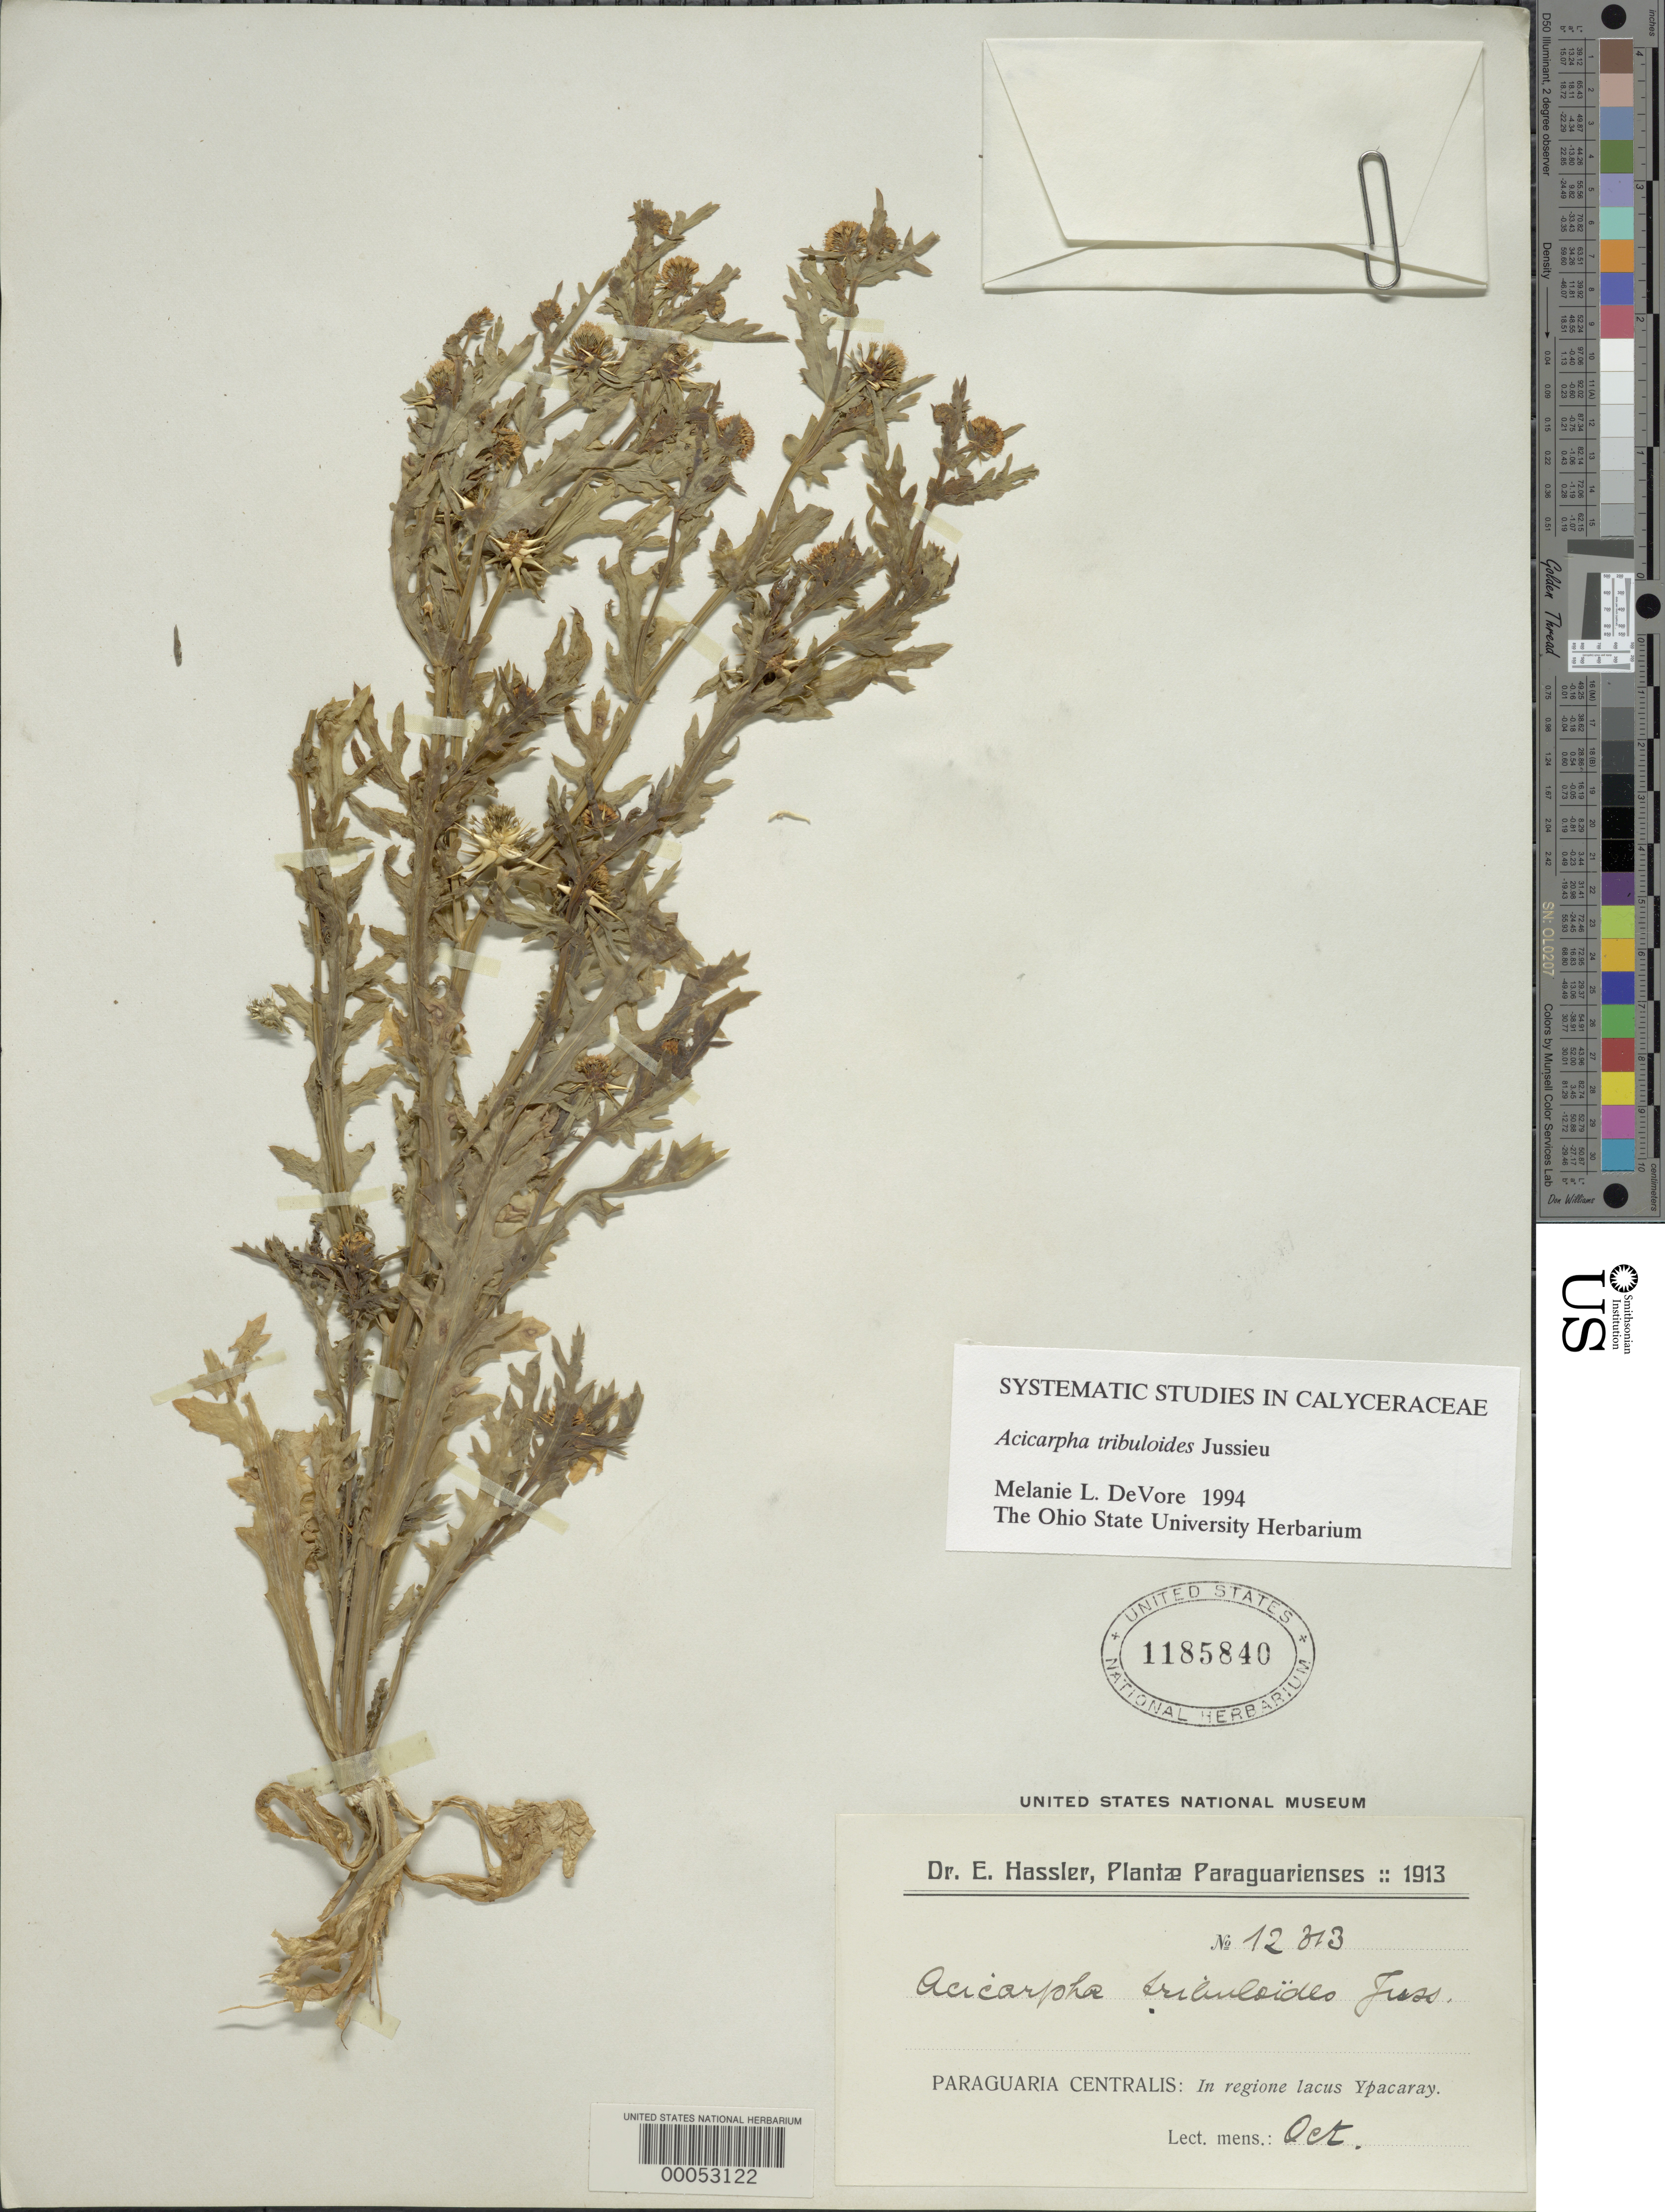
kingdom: Plantae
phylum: Tracheophyta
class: Magnoliopsida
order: Asterales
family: Calyceraceae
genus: Acicarpha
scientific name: Acicarpha tribuloides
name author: Juss.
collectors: E. Hassler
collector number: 12313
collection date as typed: Oct 1913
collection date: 1913-10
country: Paraguay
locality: Ypacaray region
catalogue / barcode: US 1185840